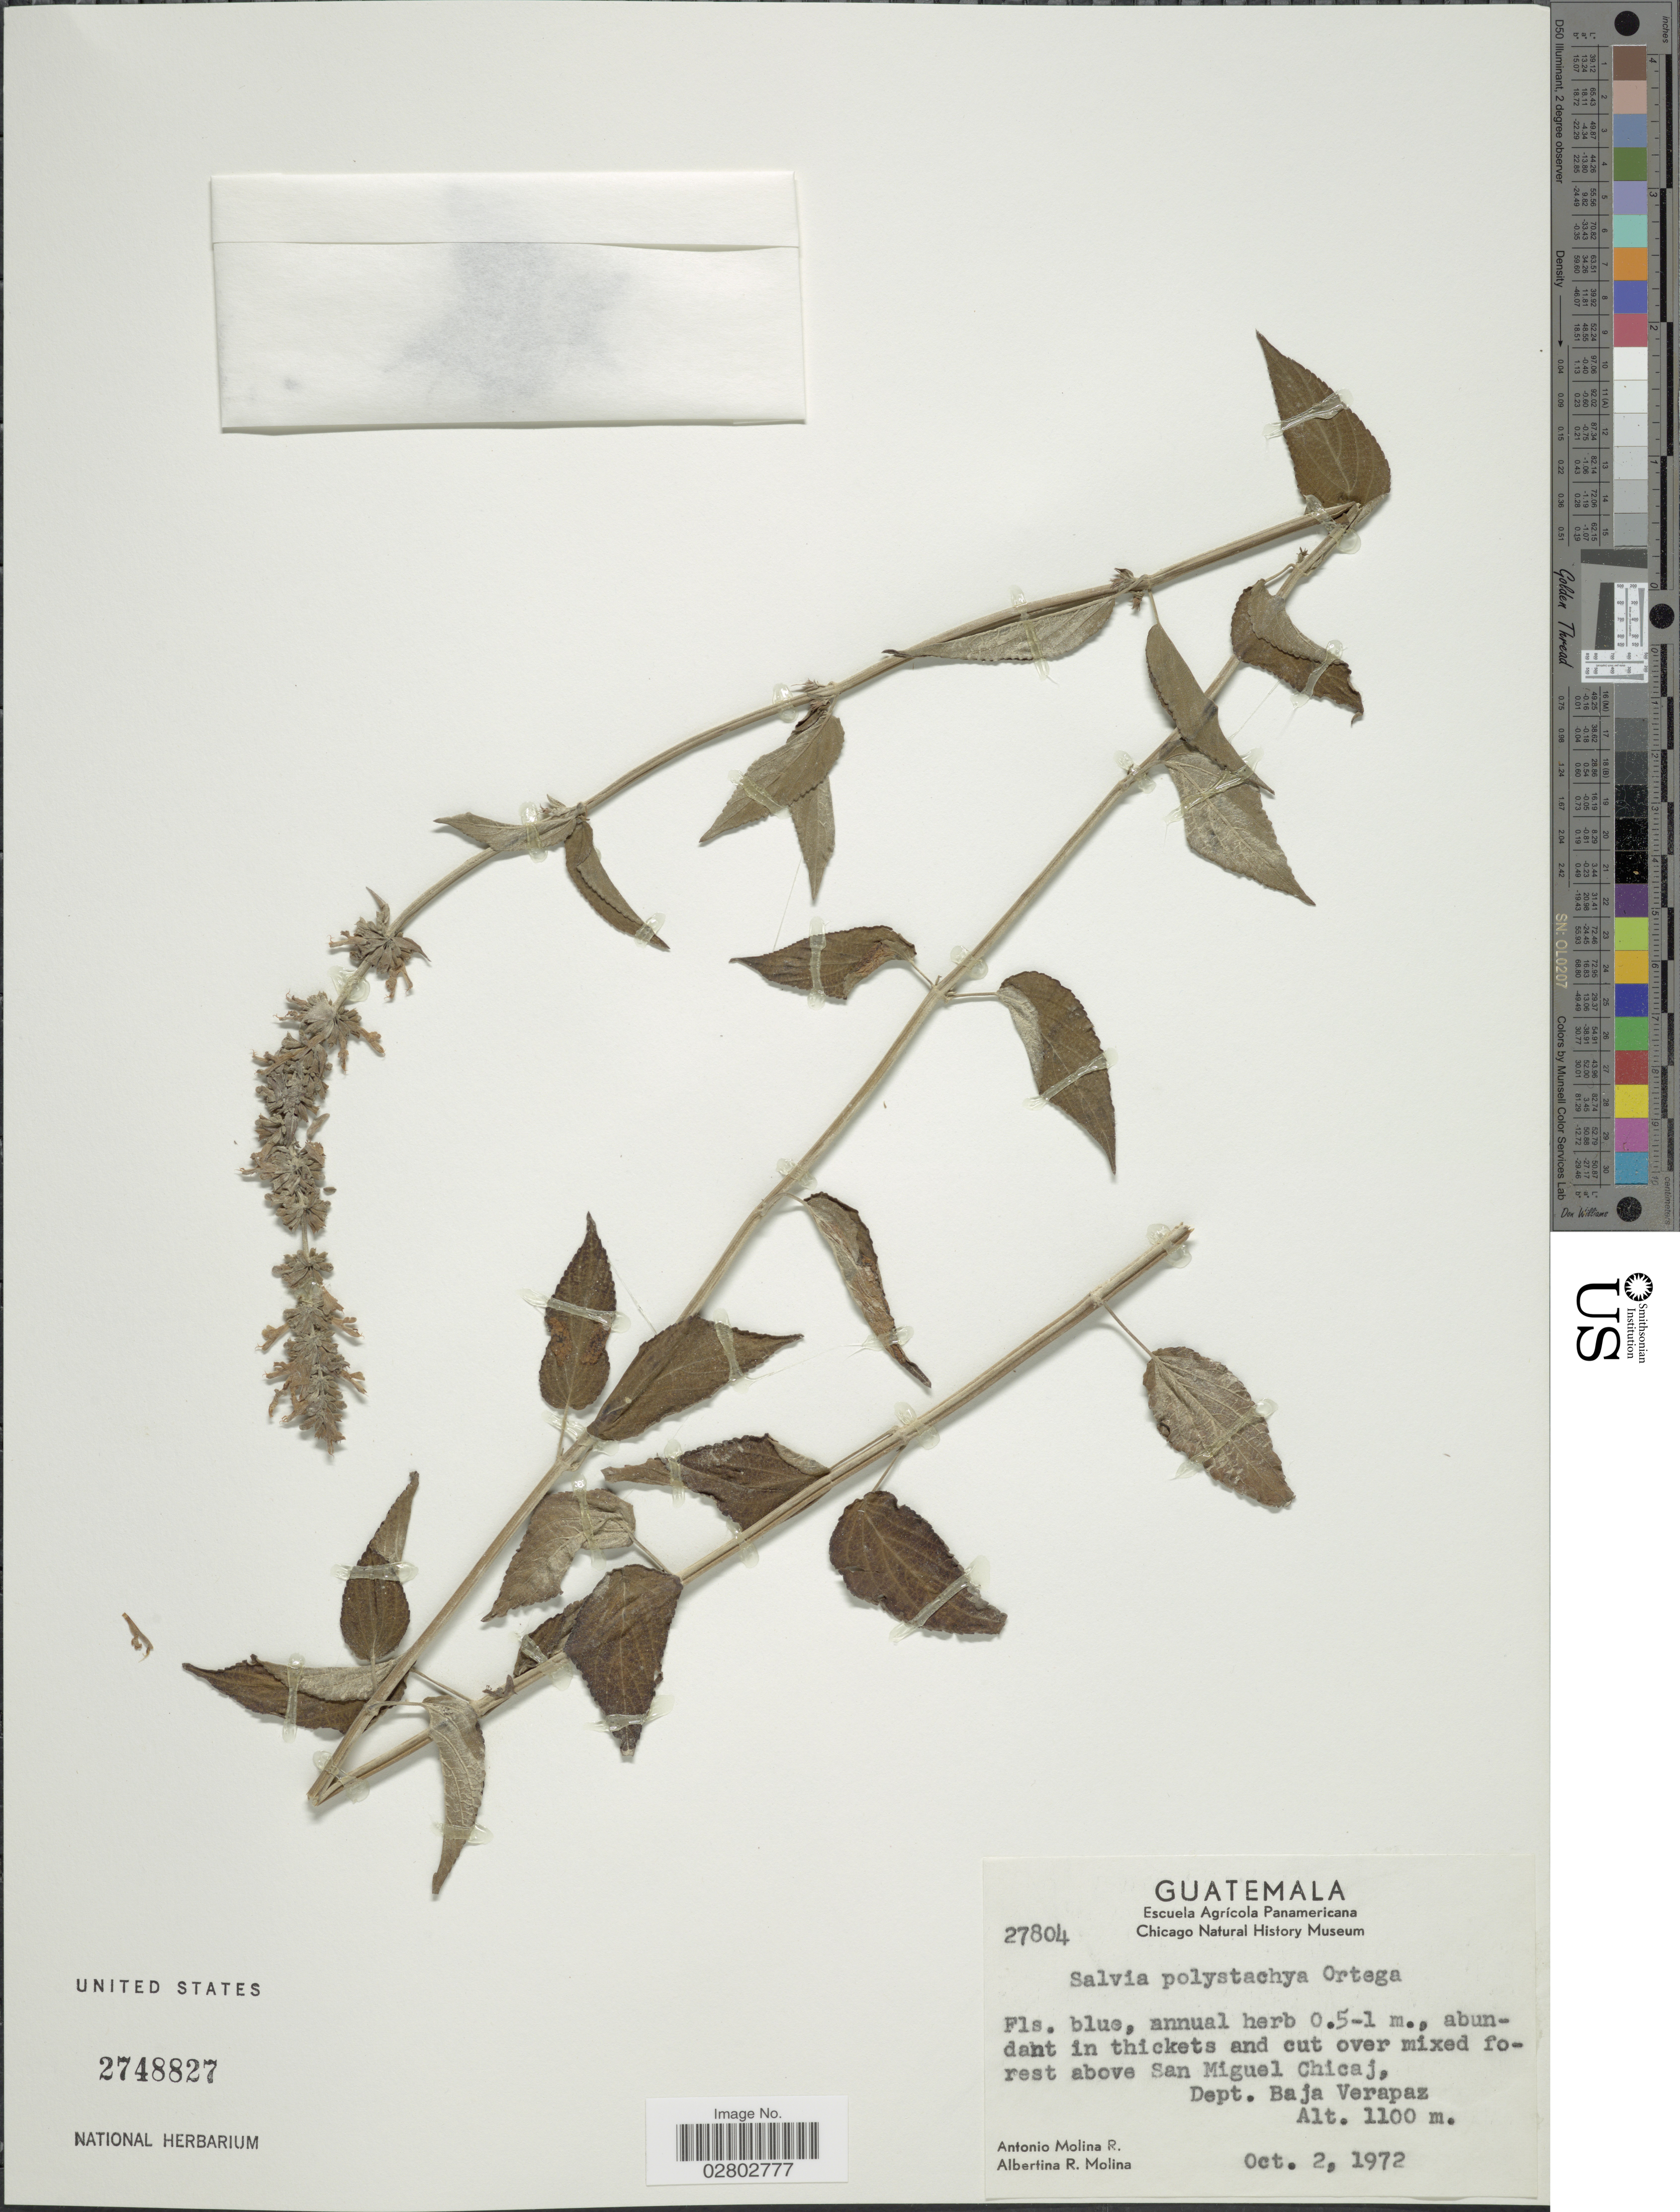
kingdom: Plantae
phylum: Tracheophyta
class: Magnoliopsida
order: Lamiales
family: Lamiaceae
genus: Salvia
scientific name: Salvia polystachya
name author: Cav.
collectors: A. Molina R. & A. R. Molina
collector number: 27804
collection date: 1972-10-02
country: Guatemala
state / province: Baja Verapaz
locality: Above San Miguel Chicaj, Dept. Baja Verapaz.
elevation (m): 1100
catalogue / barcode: US 2748827